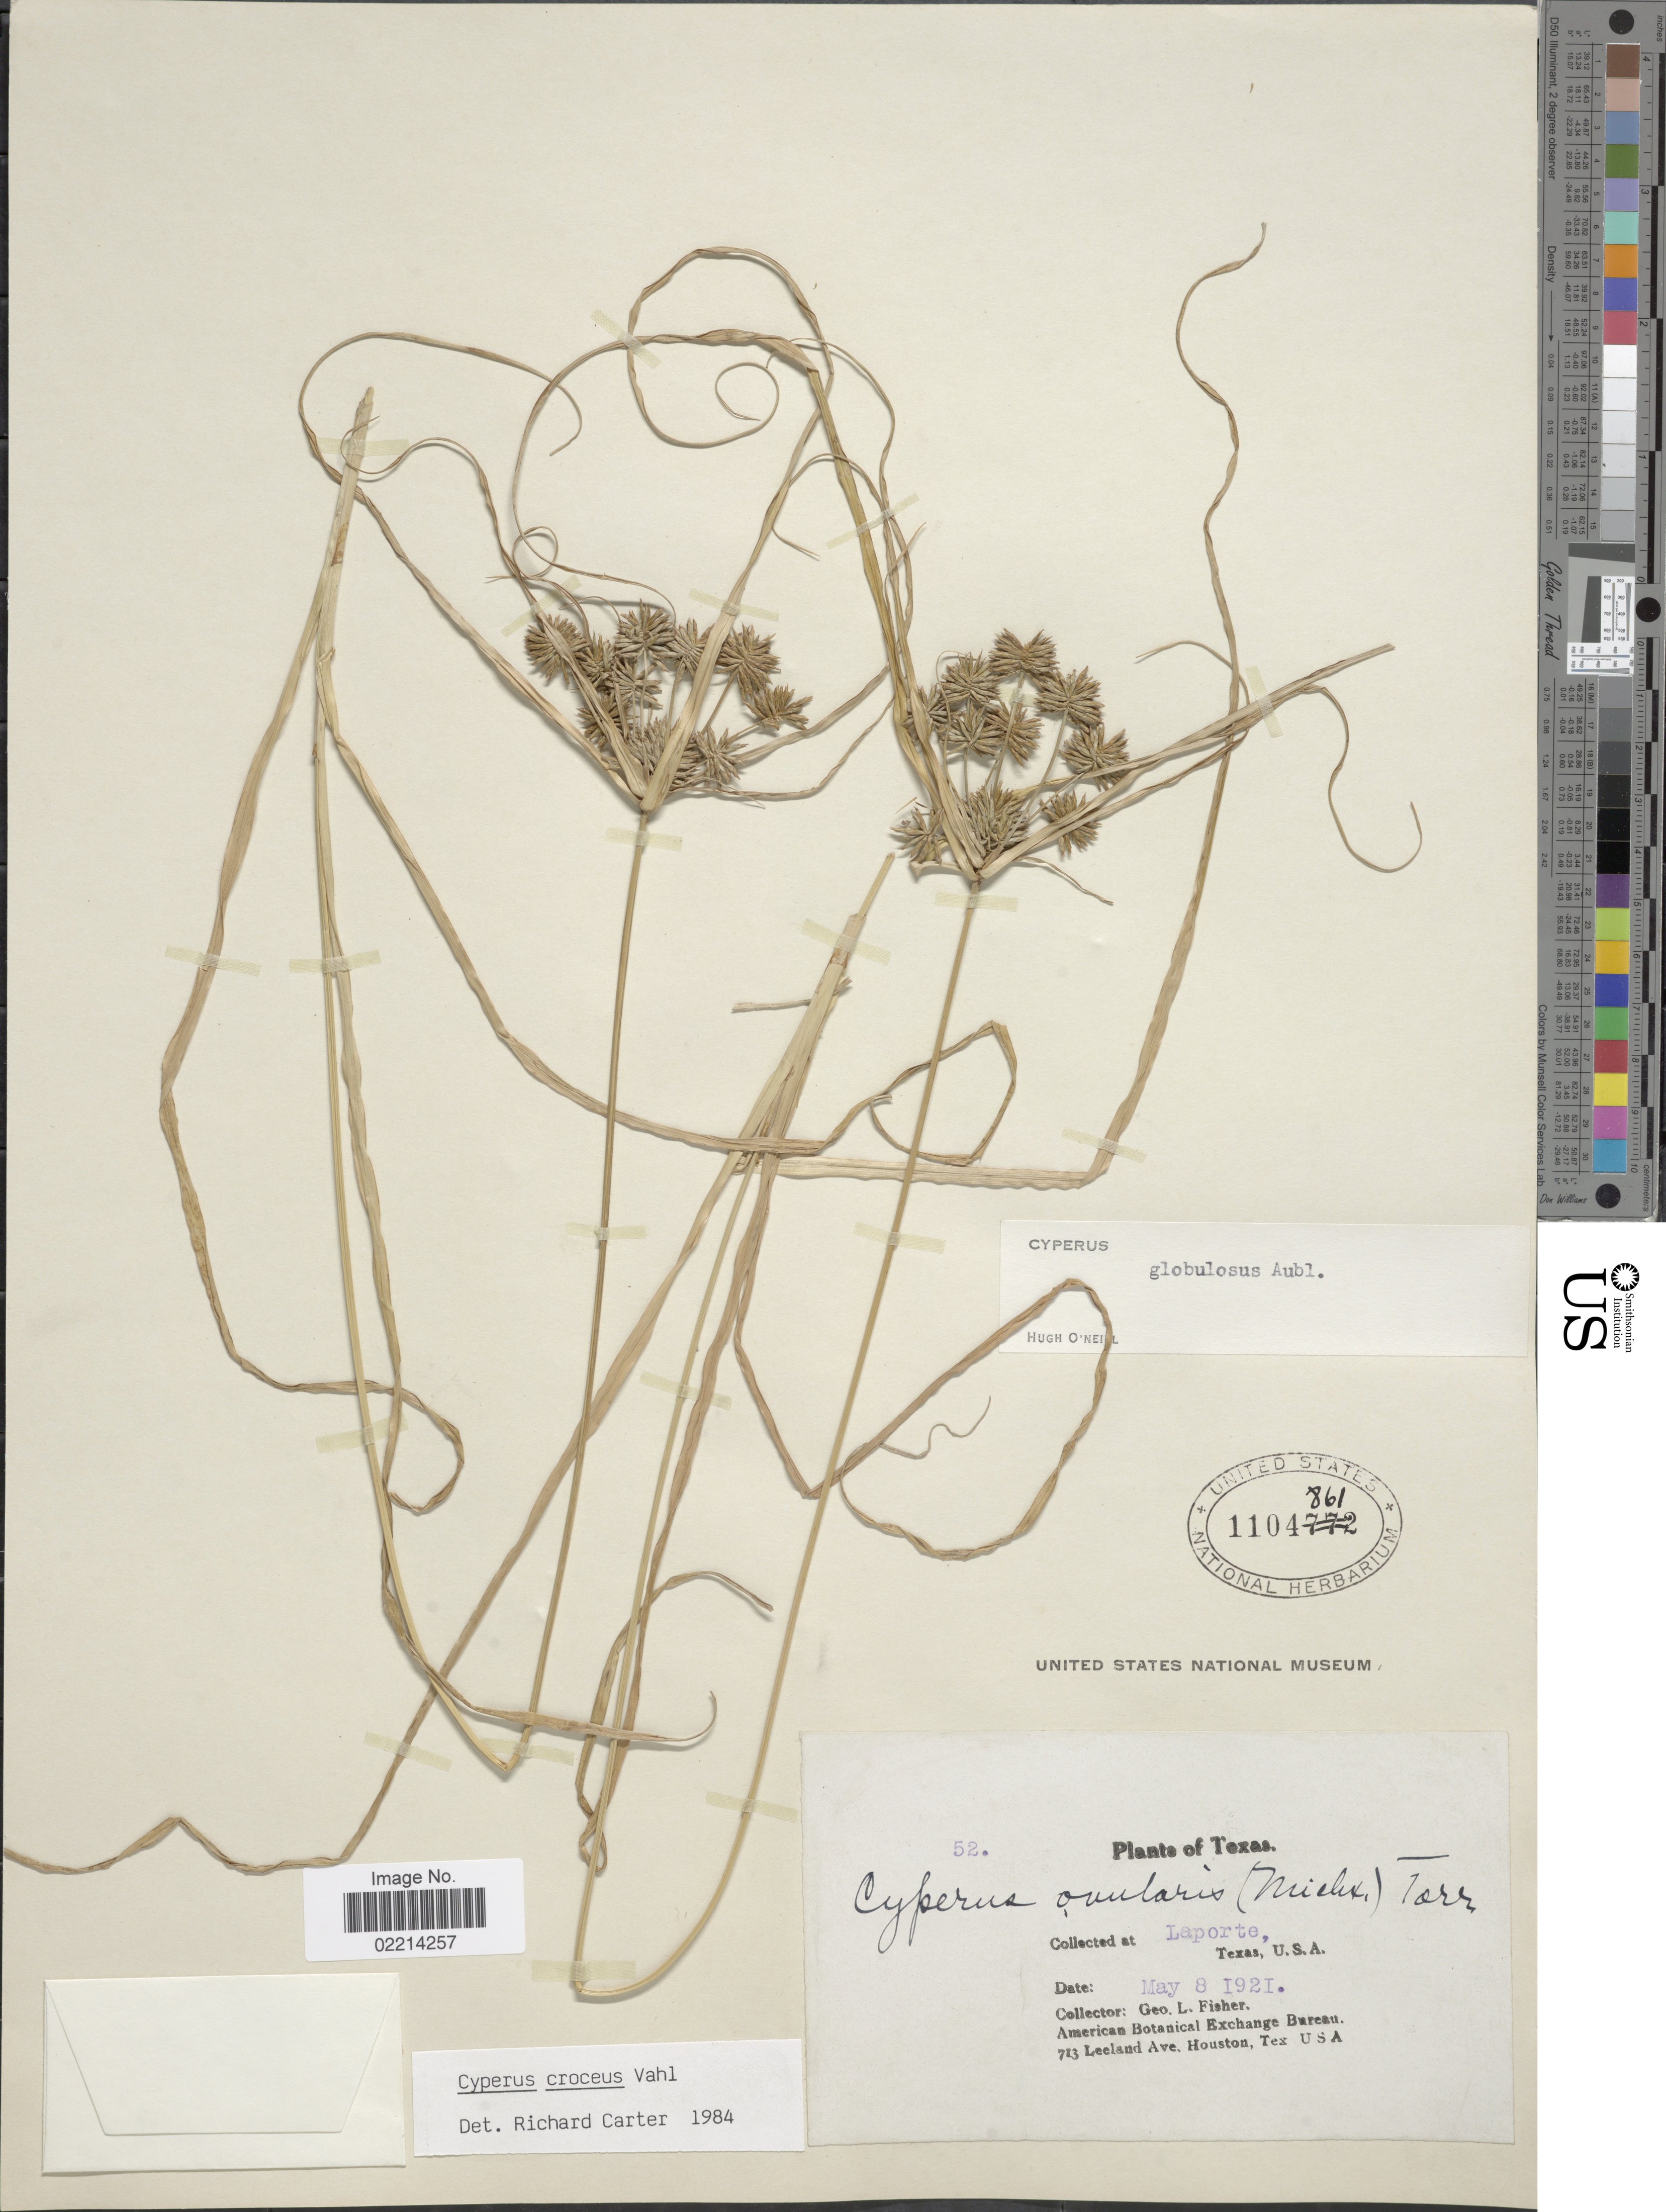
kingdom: Plantae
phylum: Tracheophyta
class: Liliopsida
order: Poales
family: Cyperaceae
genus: Cyperus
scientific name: Cyperus croceus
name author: Vahl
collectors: G. L. Fisher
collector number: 52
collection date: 1921-05-08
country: United States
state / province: Texas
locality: Laporte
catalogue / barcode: US 1104861